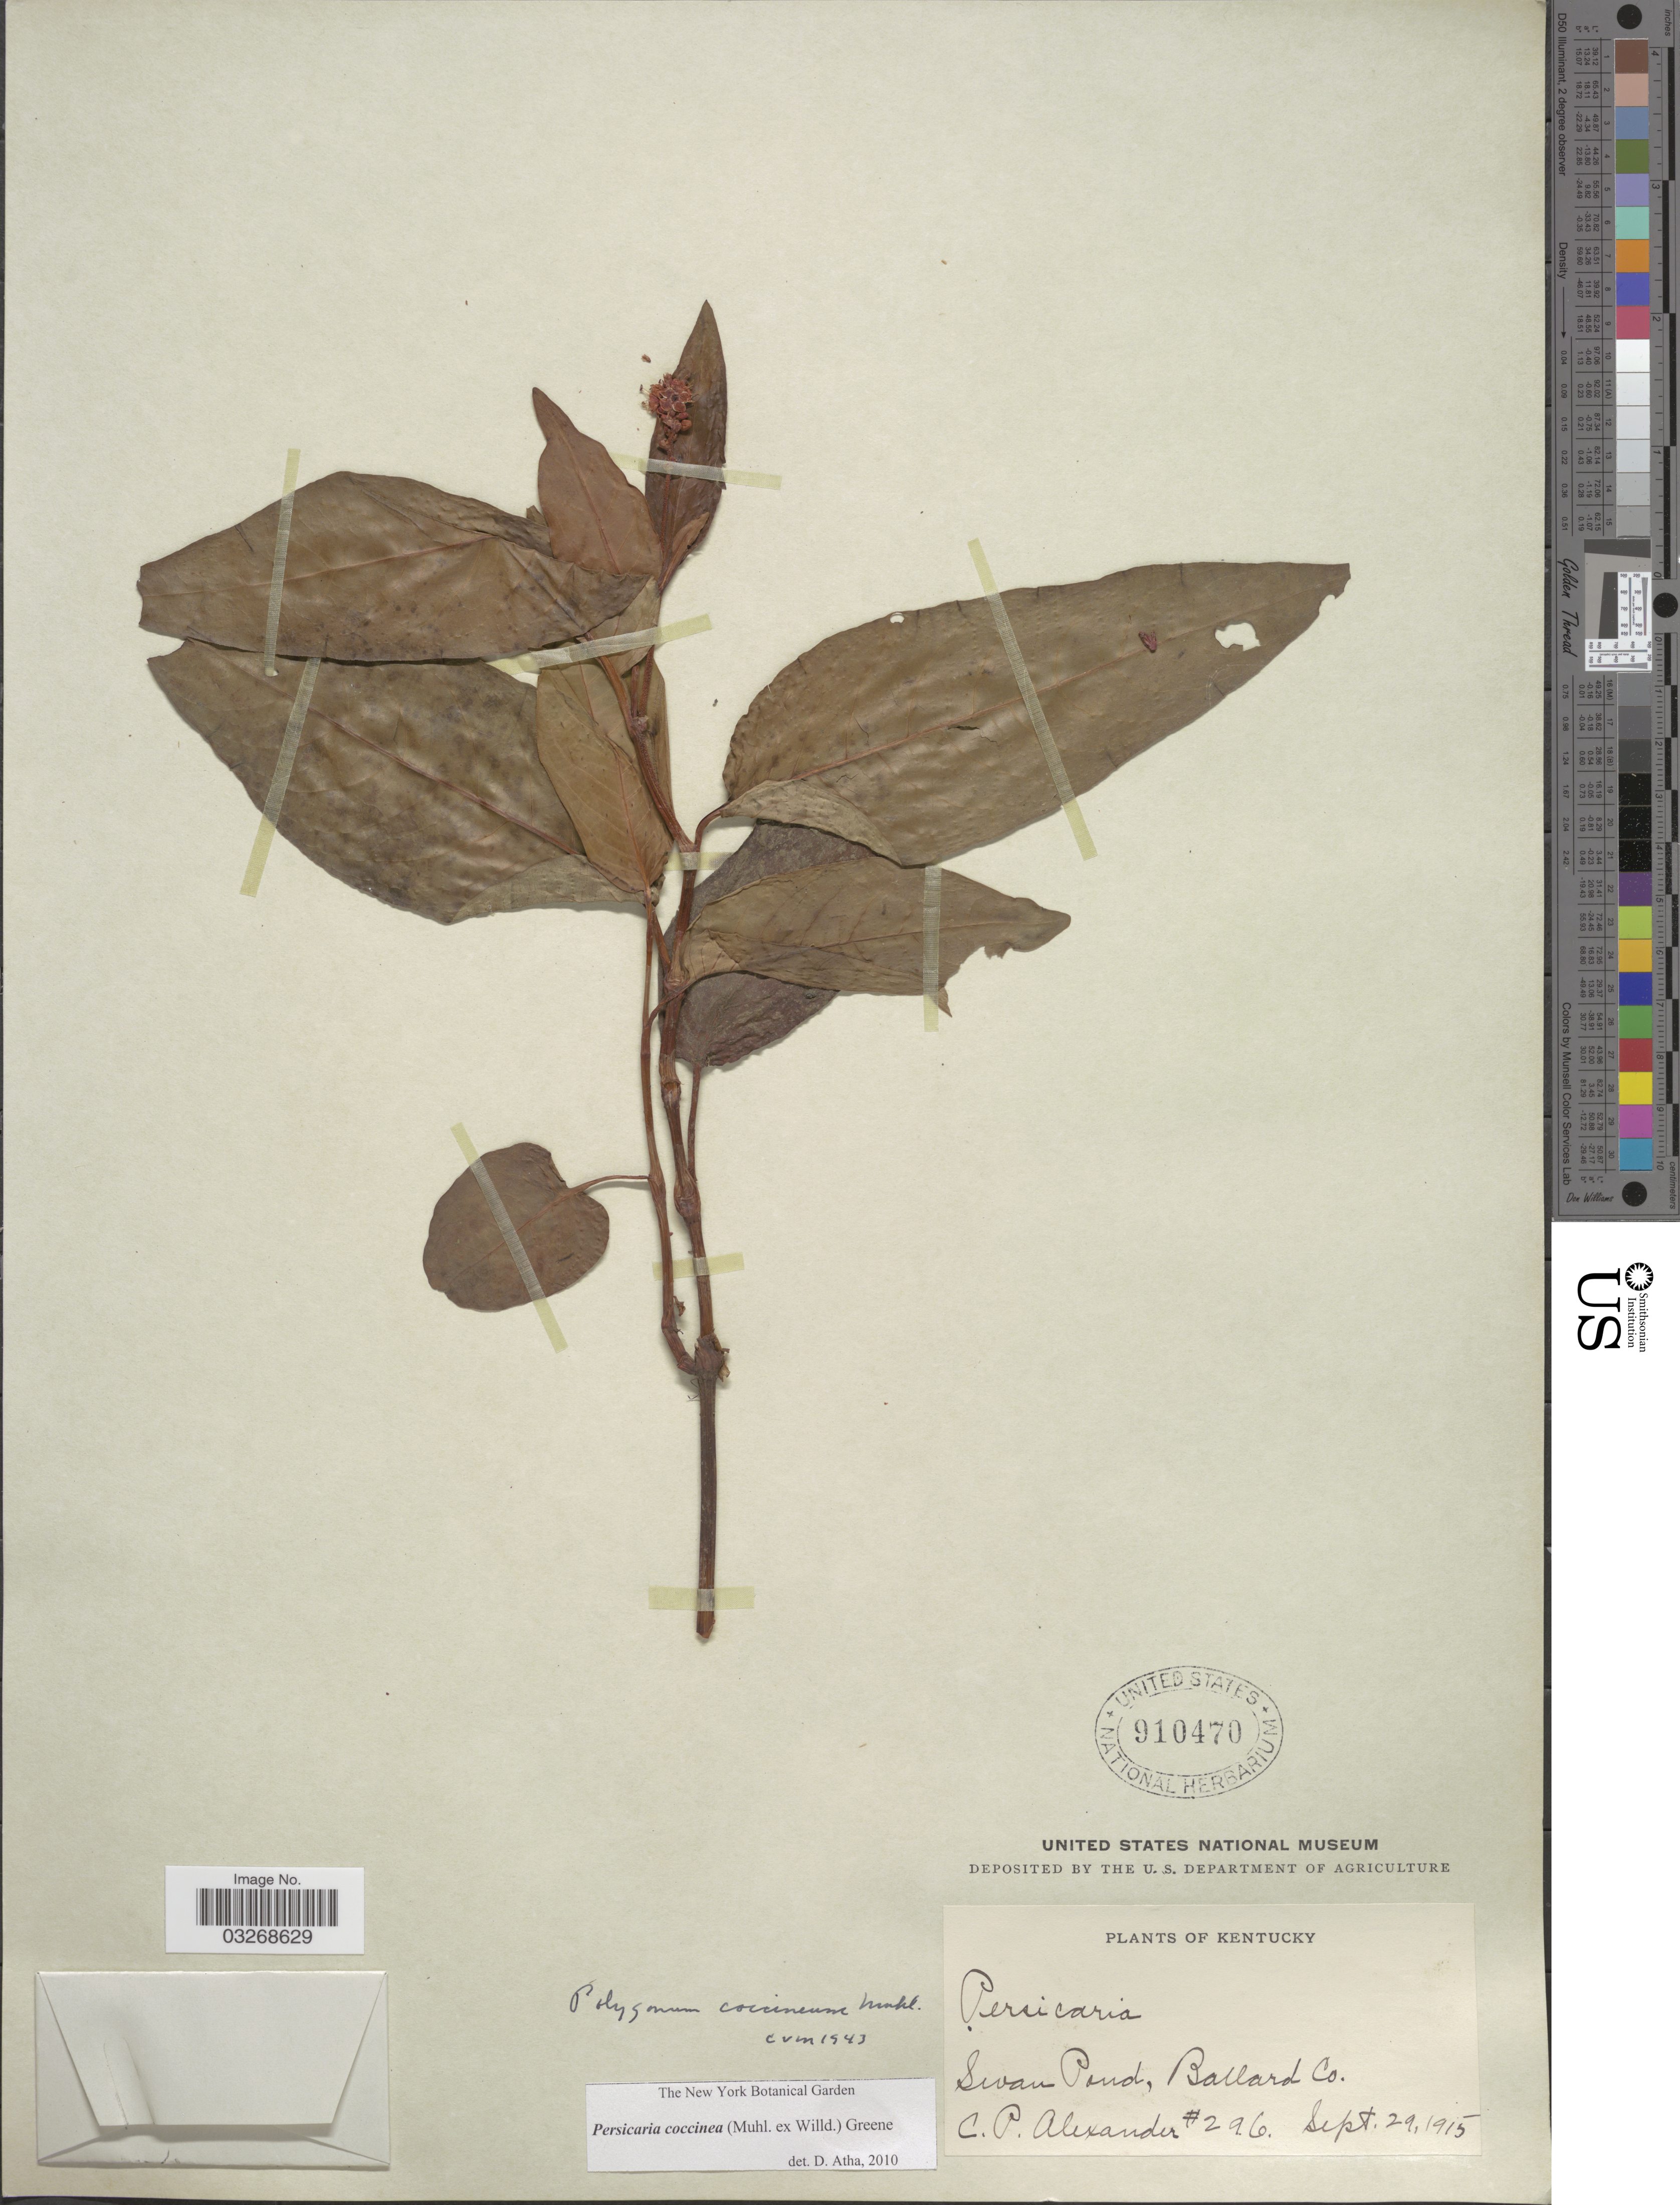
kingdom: Plantae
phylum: Tracheophyta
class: Magnoliopsida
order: Caryophyllales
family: Polygonaceae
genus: Persicaria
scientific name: Persicaria coccinea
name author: (Muhl. ex Willd.) Greene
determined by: Atha, D. E.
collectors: C. P. Alexander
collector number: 296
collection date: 1915-09-29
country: United States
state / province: Kentucky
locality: Swan Pond, Ballard Co.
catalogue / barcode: US 910470